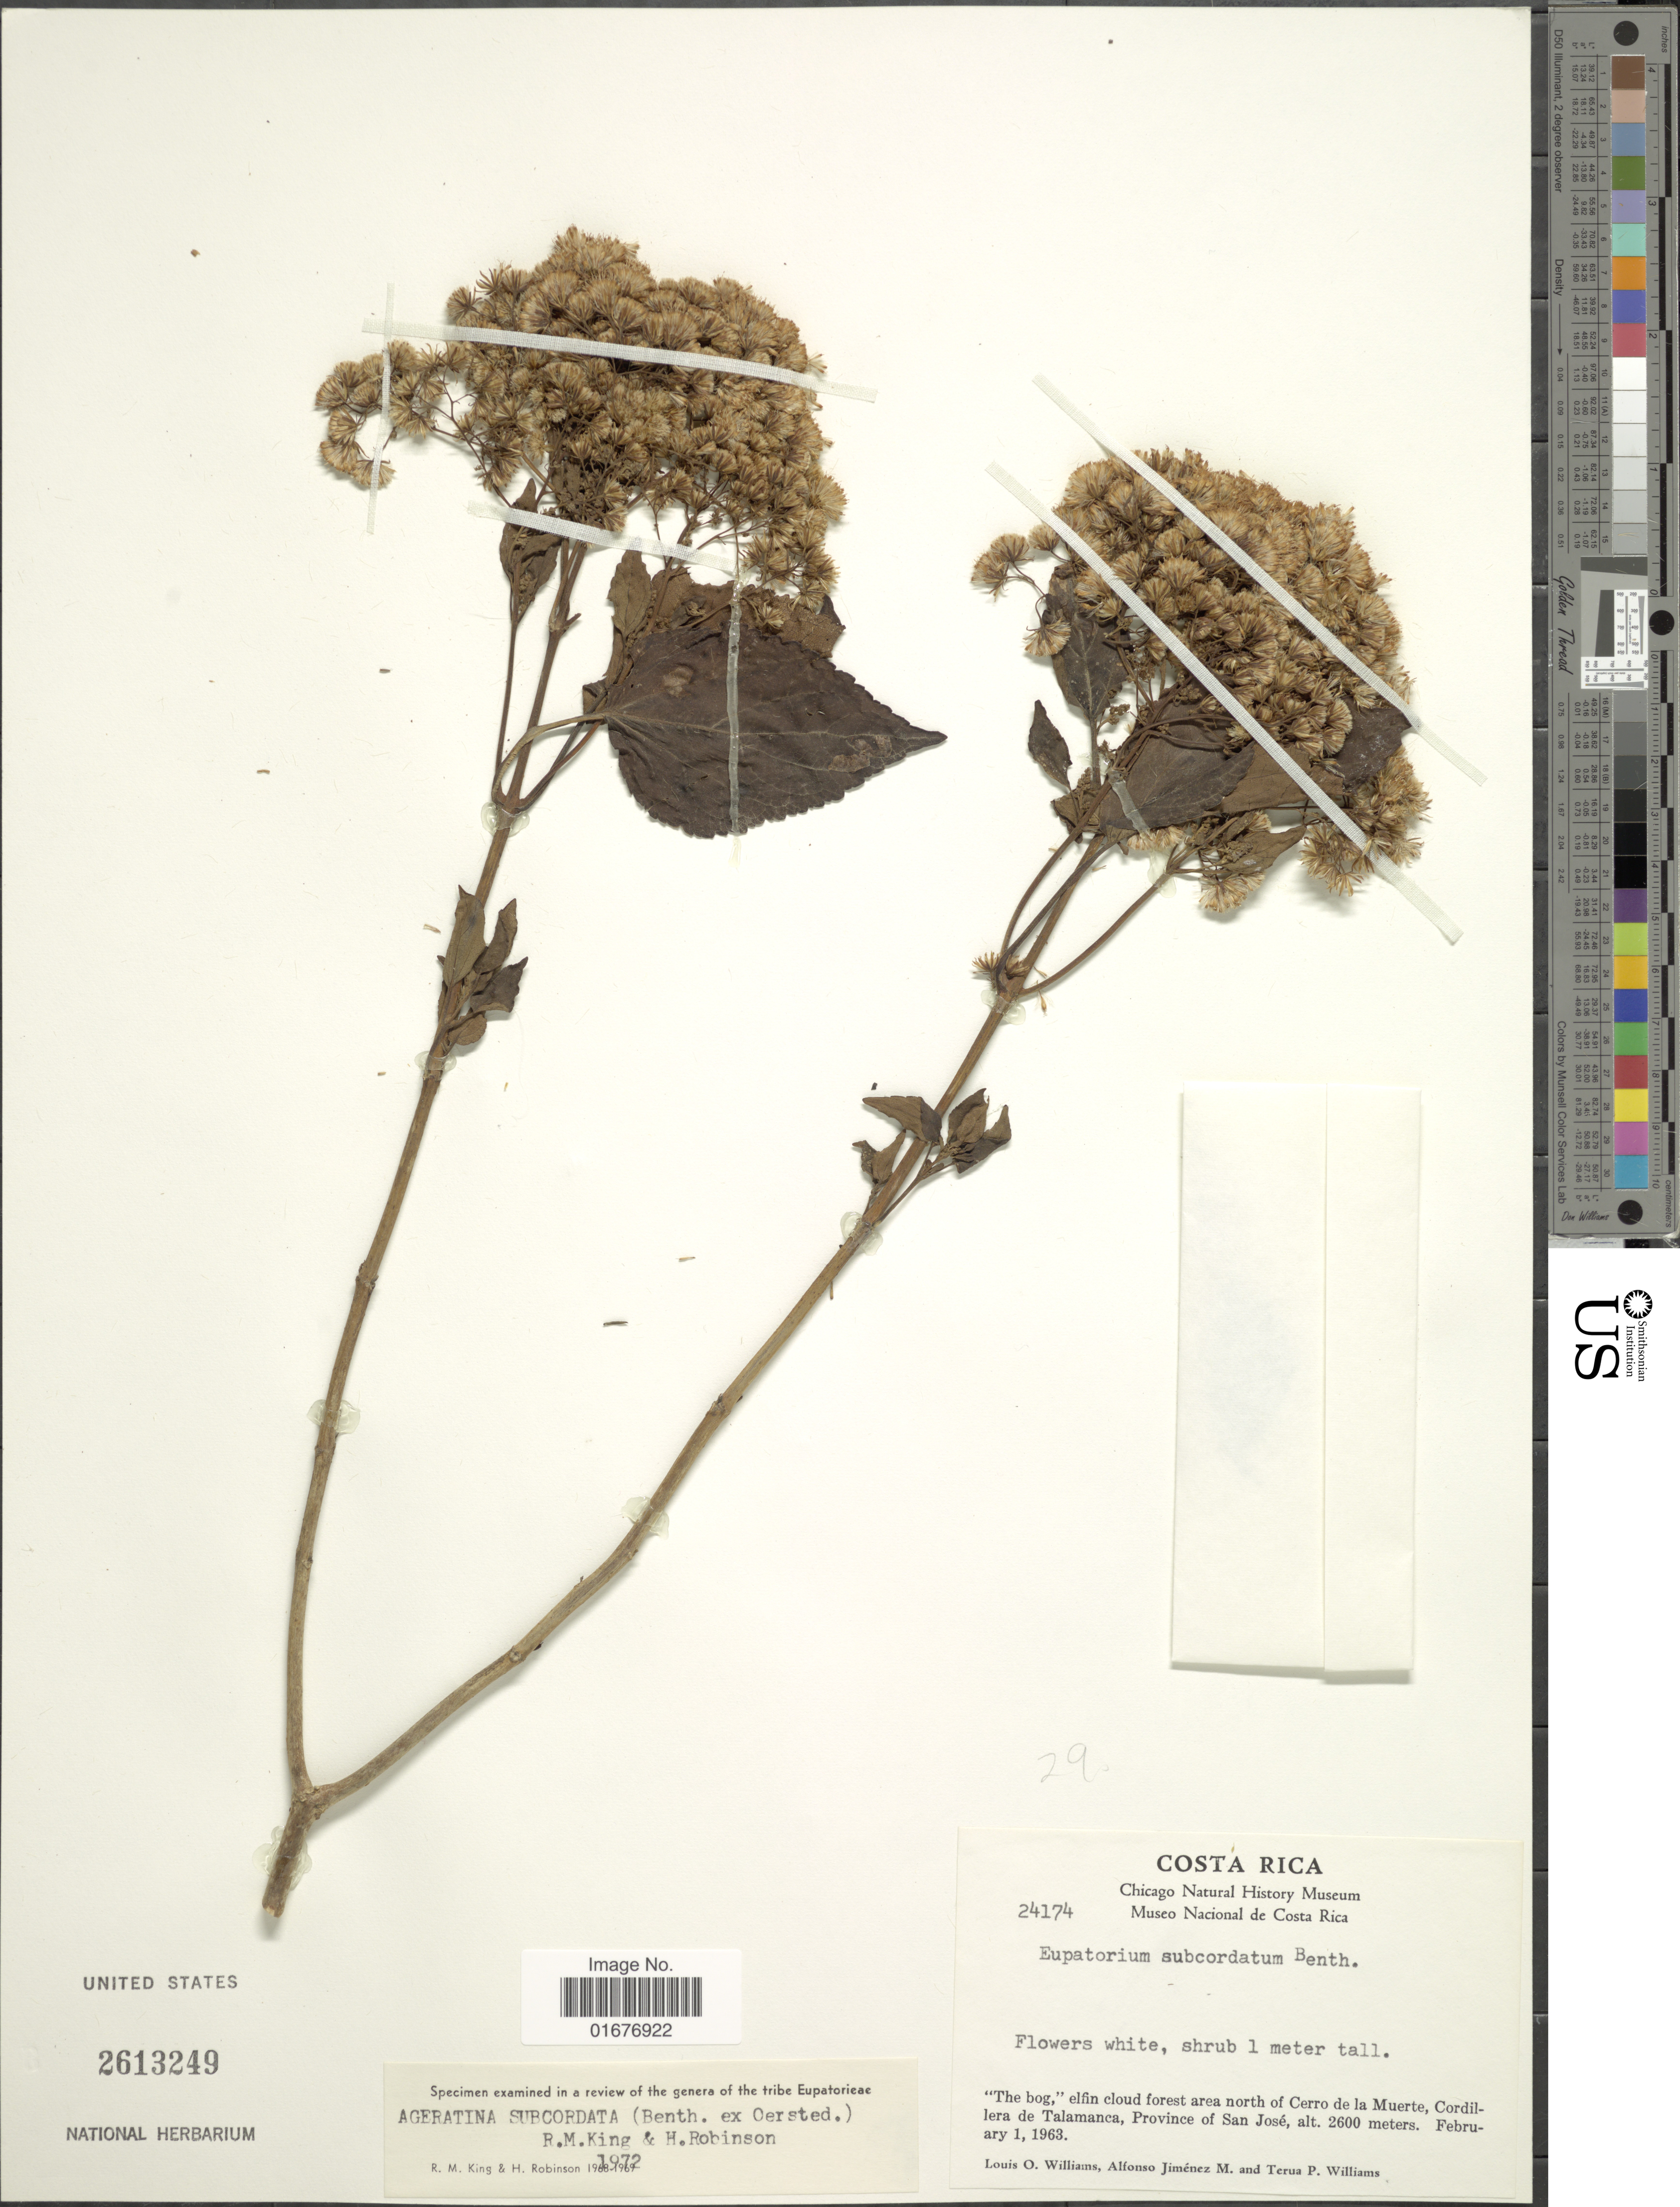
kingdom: Plantae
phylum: Tracheophyta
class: Magnoliopsida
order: Asterales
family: Asteraceae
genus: Ageratina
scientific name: Ageratina subcordata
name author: (Benth. ex Oerst.) R.M. King & H. Rob.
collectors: L. O. Williams, A. Jimenez & T. P. Williams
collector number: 24174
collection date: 1963-02-01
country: Costa Rica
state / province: San José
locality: The Bog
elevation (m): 2600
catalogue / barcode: US 2613249